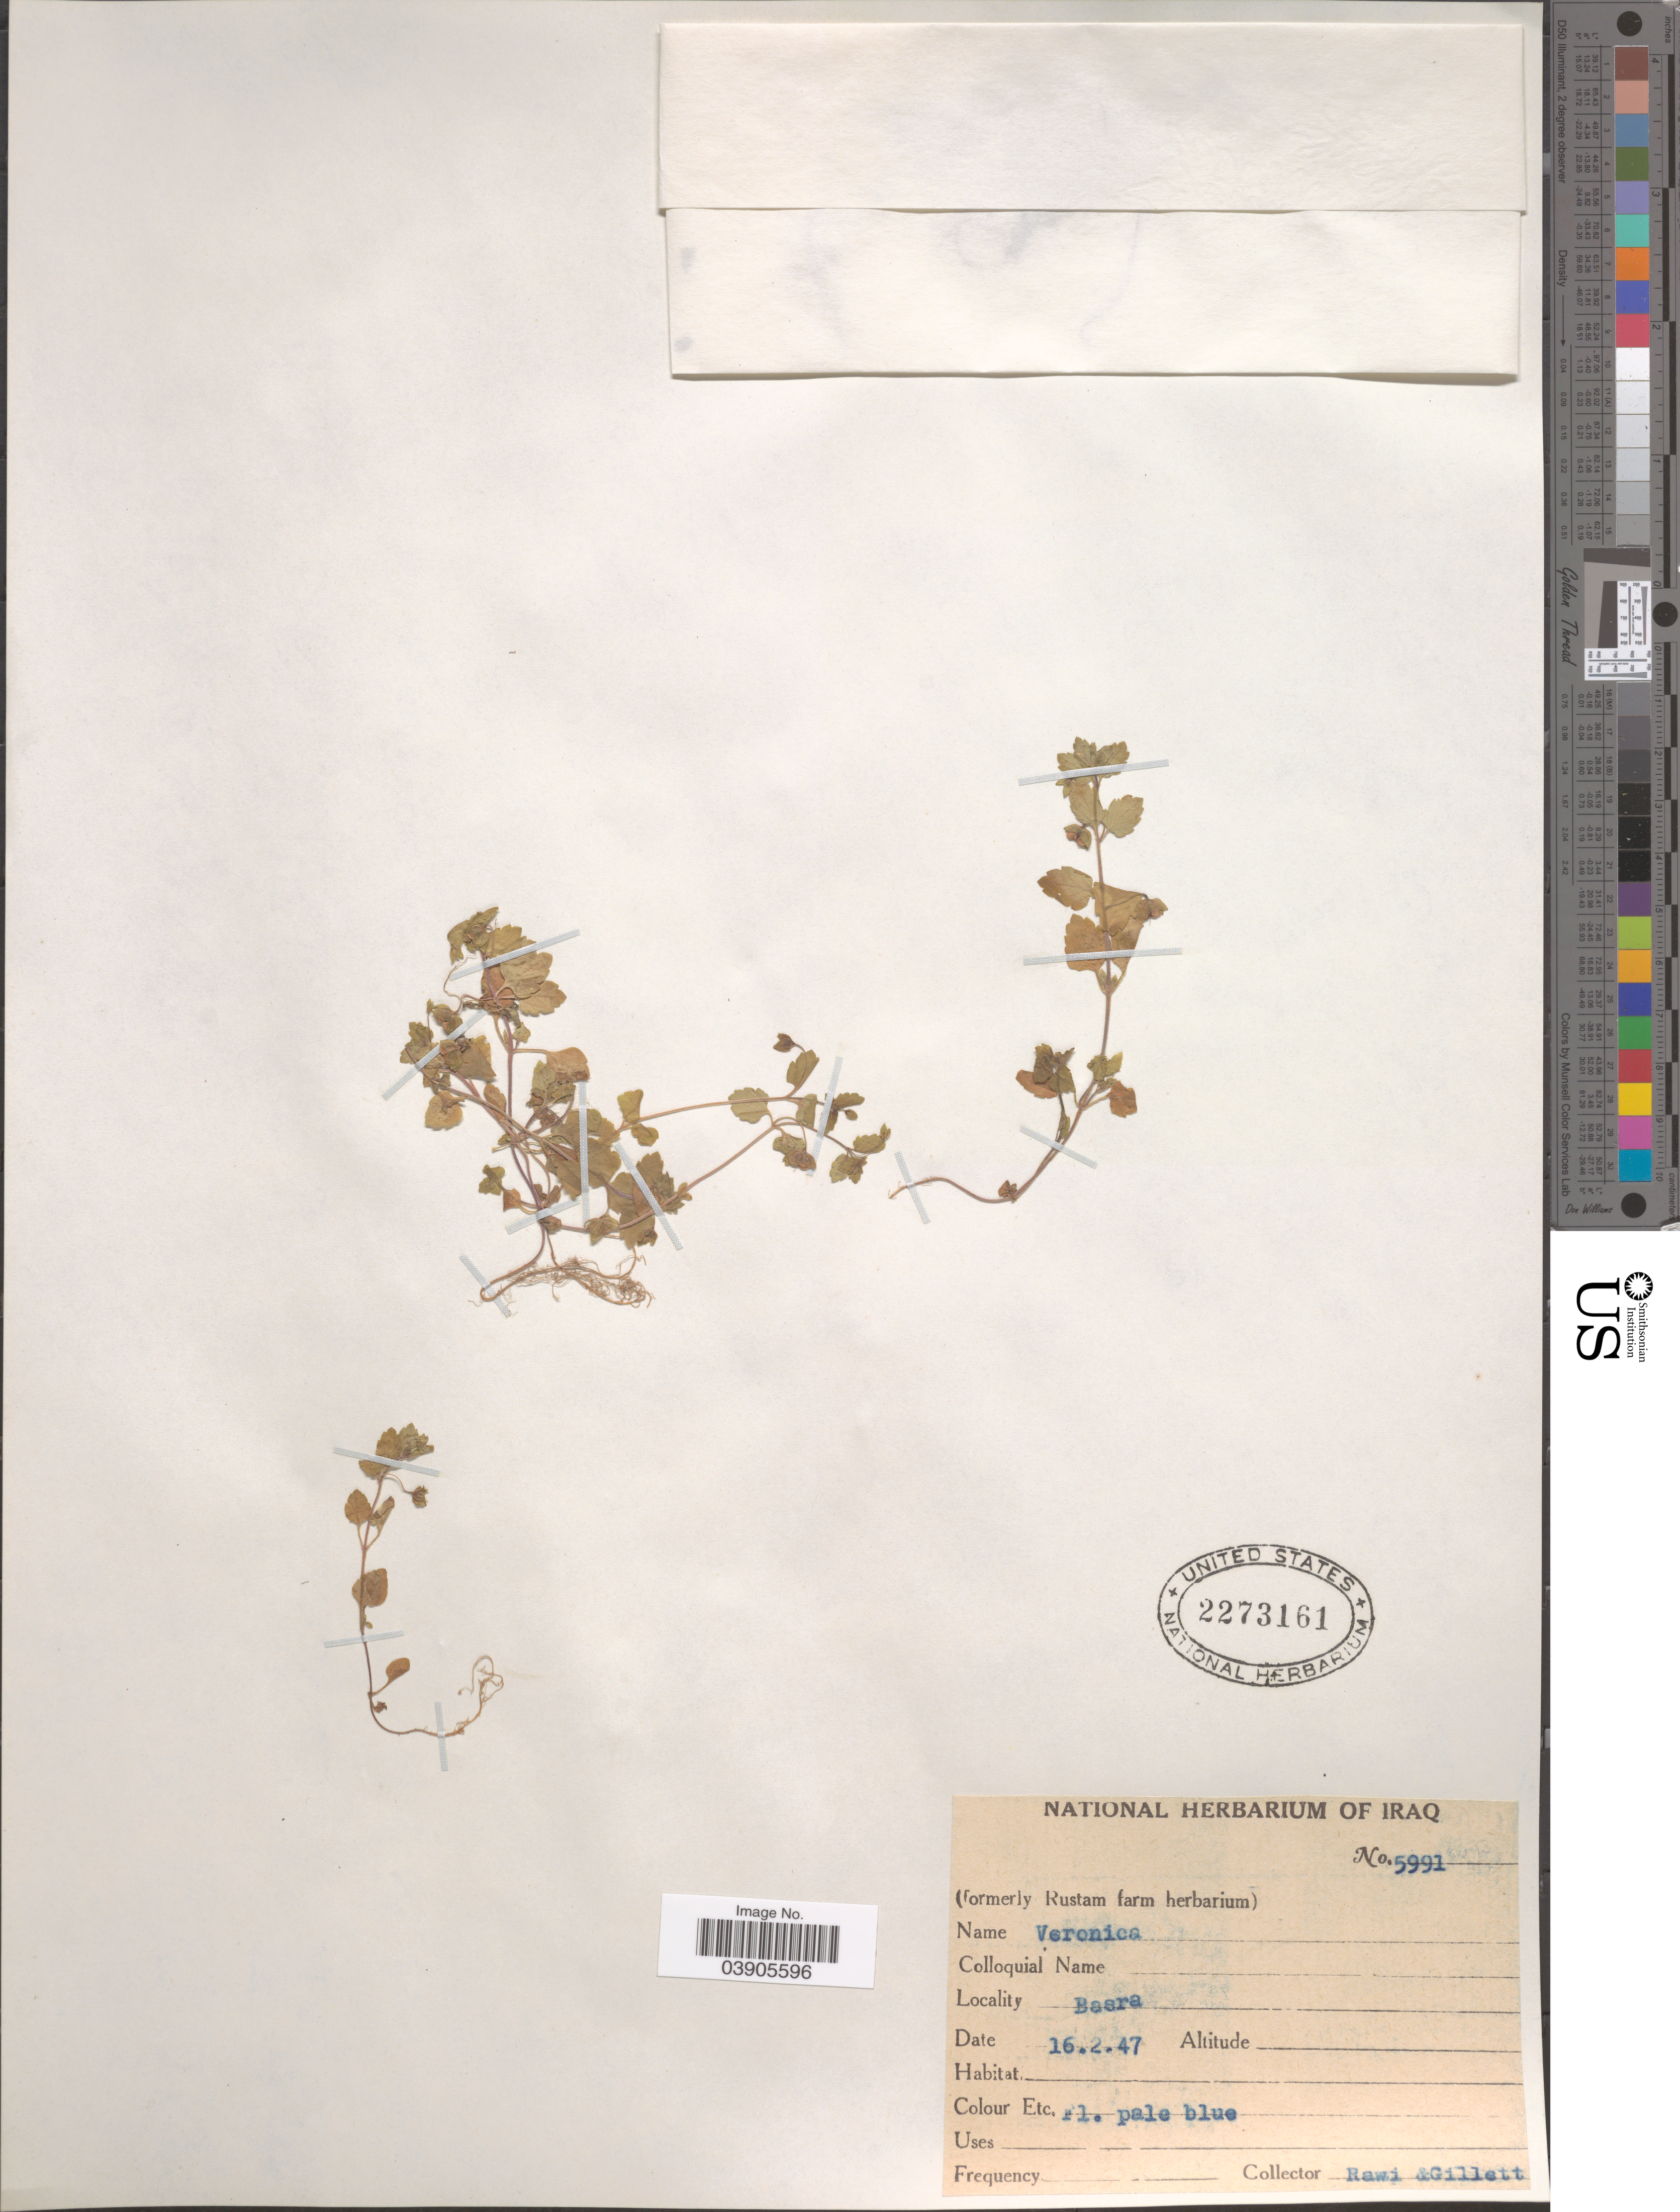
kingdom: Plantae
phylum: Tracheophyta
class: Magnoliopsida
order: Lamiales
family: Plantaginaceae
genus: Veronica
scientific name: Veronica polita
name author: Fr.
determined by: Albach, Dirk C.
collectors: -. Rawi & Gillett, --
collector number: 5991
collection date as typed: Transcribed d/m/y: 16/2/47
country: Iraq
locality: Basra.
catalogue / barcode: US 2273161